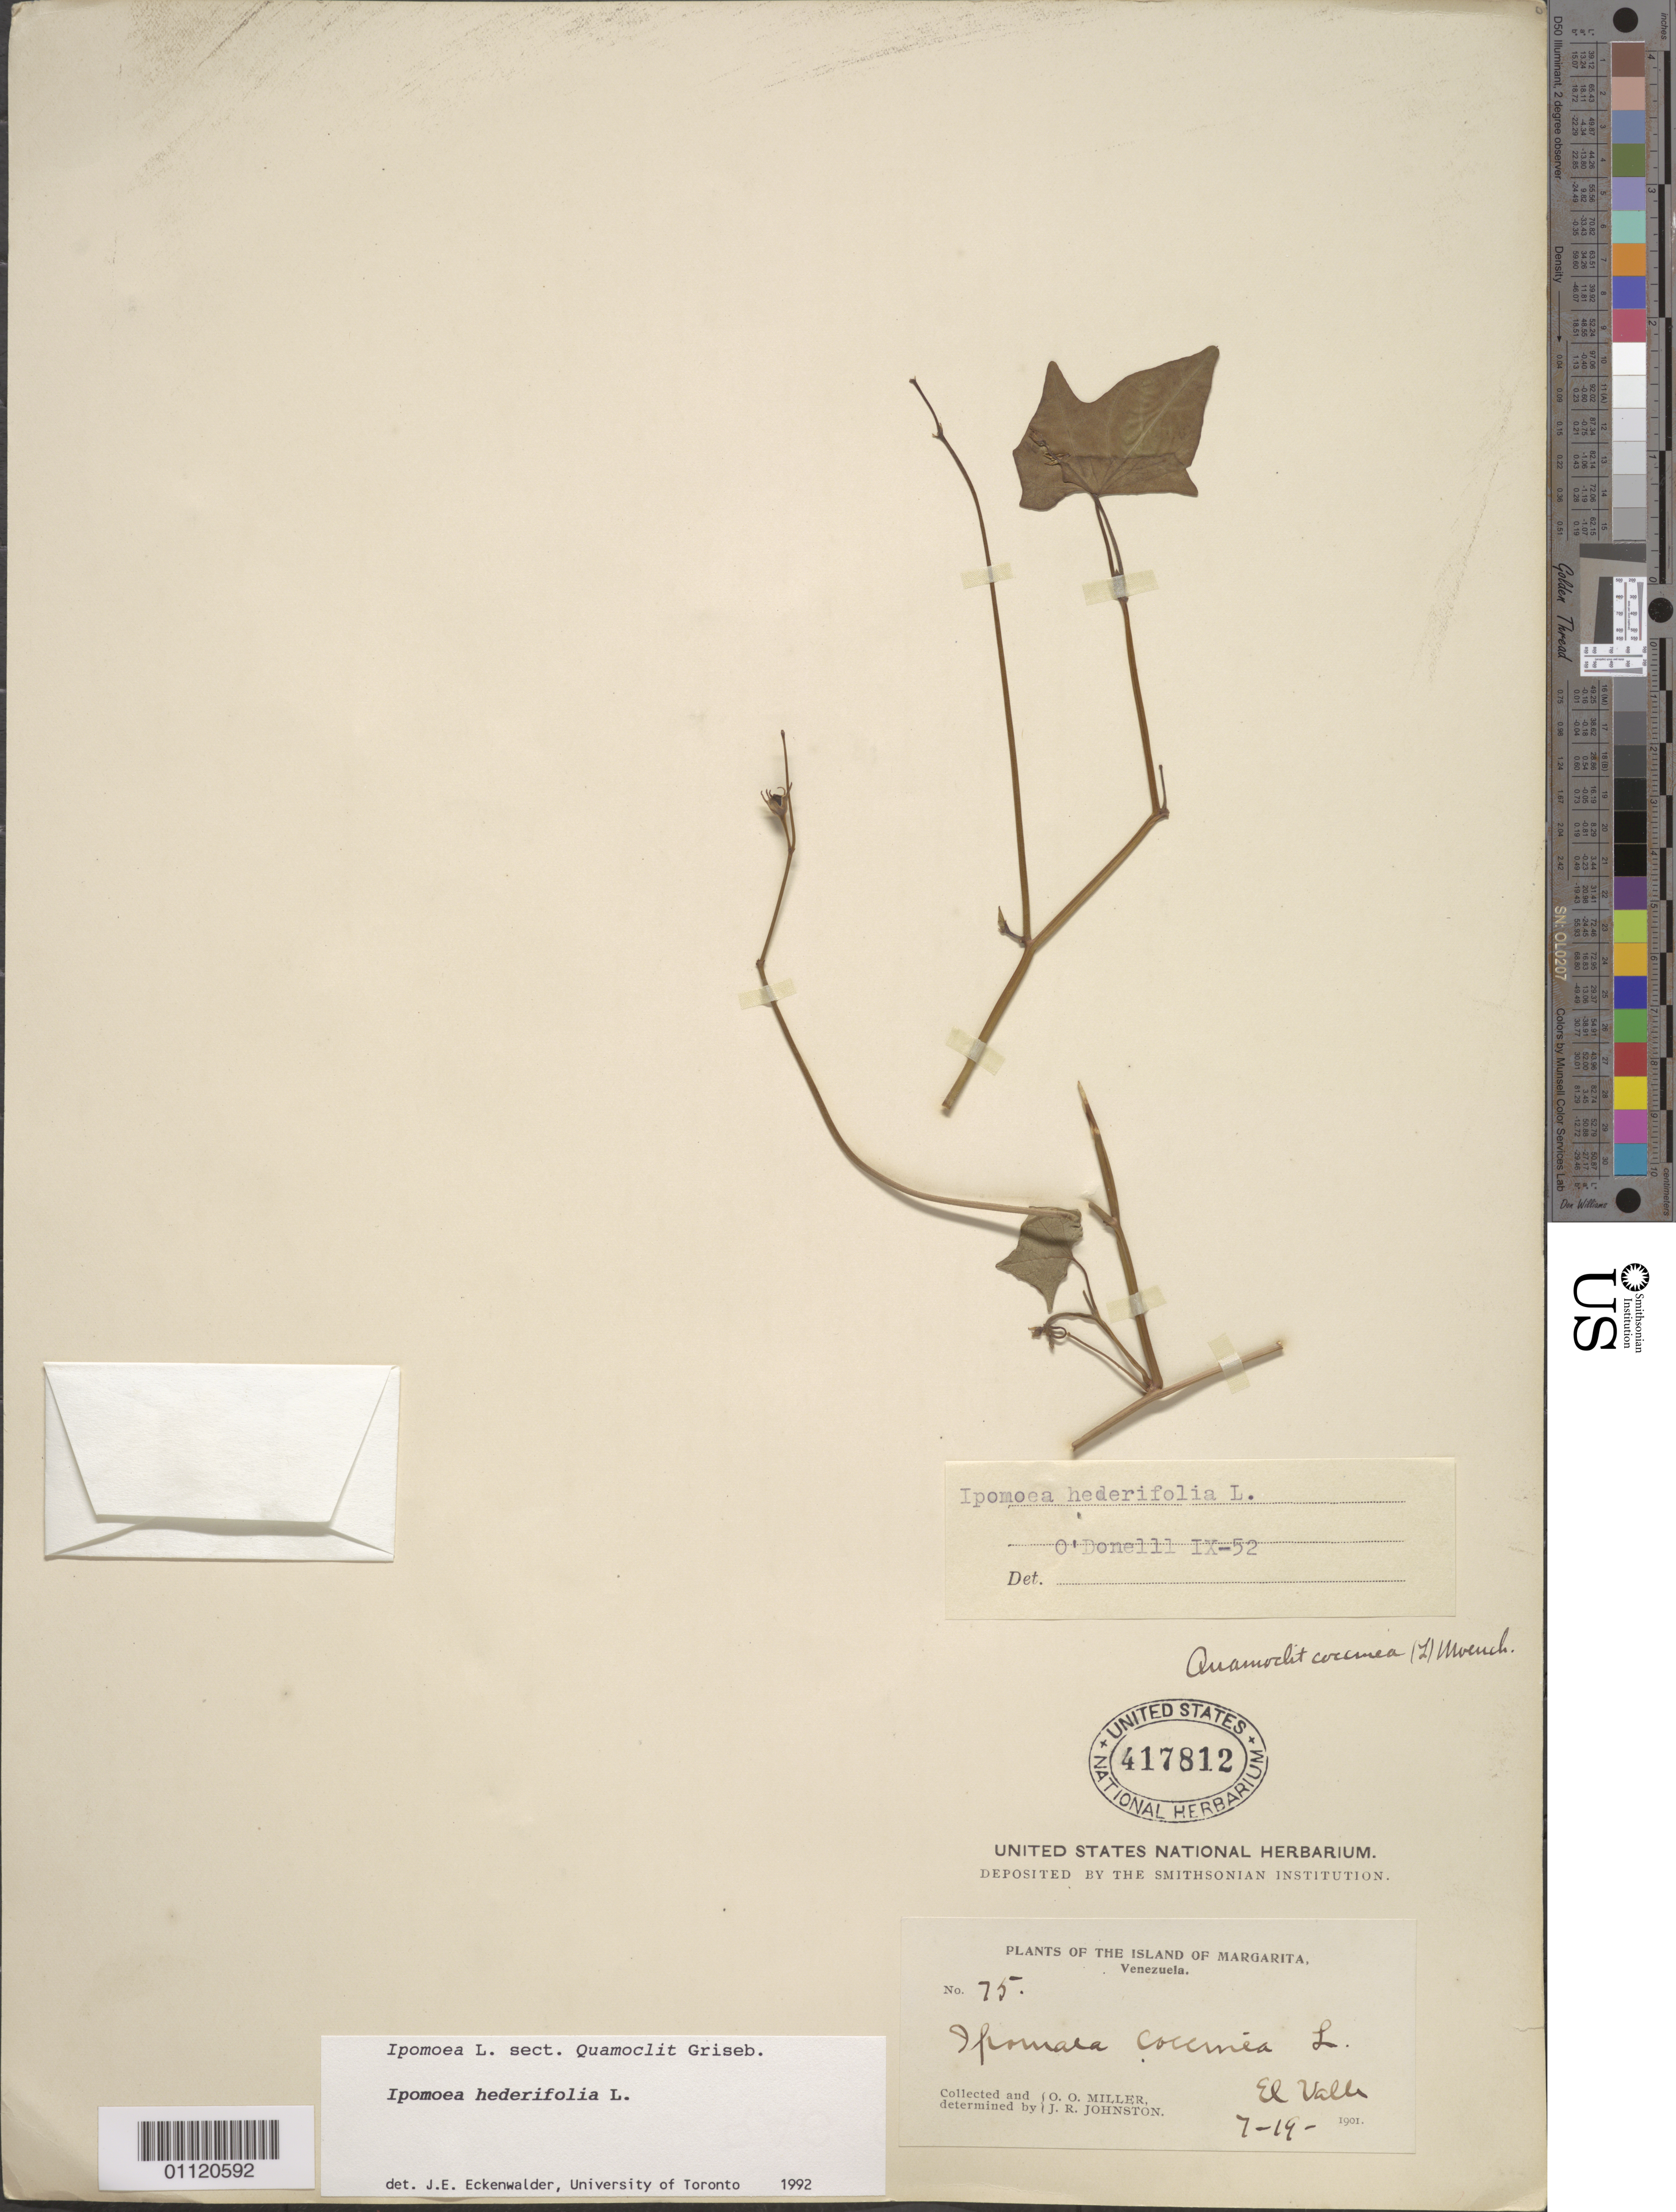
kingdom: Plantae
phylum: Tracheophyta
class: Magnoliopsida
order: Solanales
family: Convolvulaceae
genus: Ipomoea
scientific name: Ipomoea hederifolia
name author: L.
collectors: O. O. Miller & J. Johnston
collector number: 75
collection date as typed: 19 Jul 1901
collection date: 1901-07-19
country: Venezuela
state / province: Nueva Esparta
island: Margarita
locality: El Valle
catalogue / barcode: US 417812